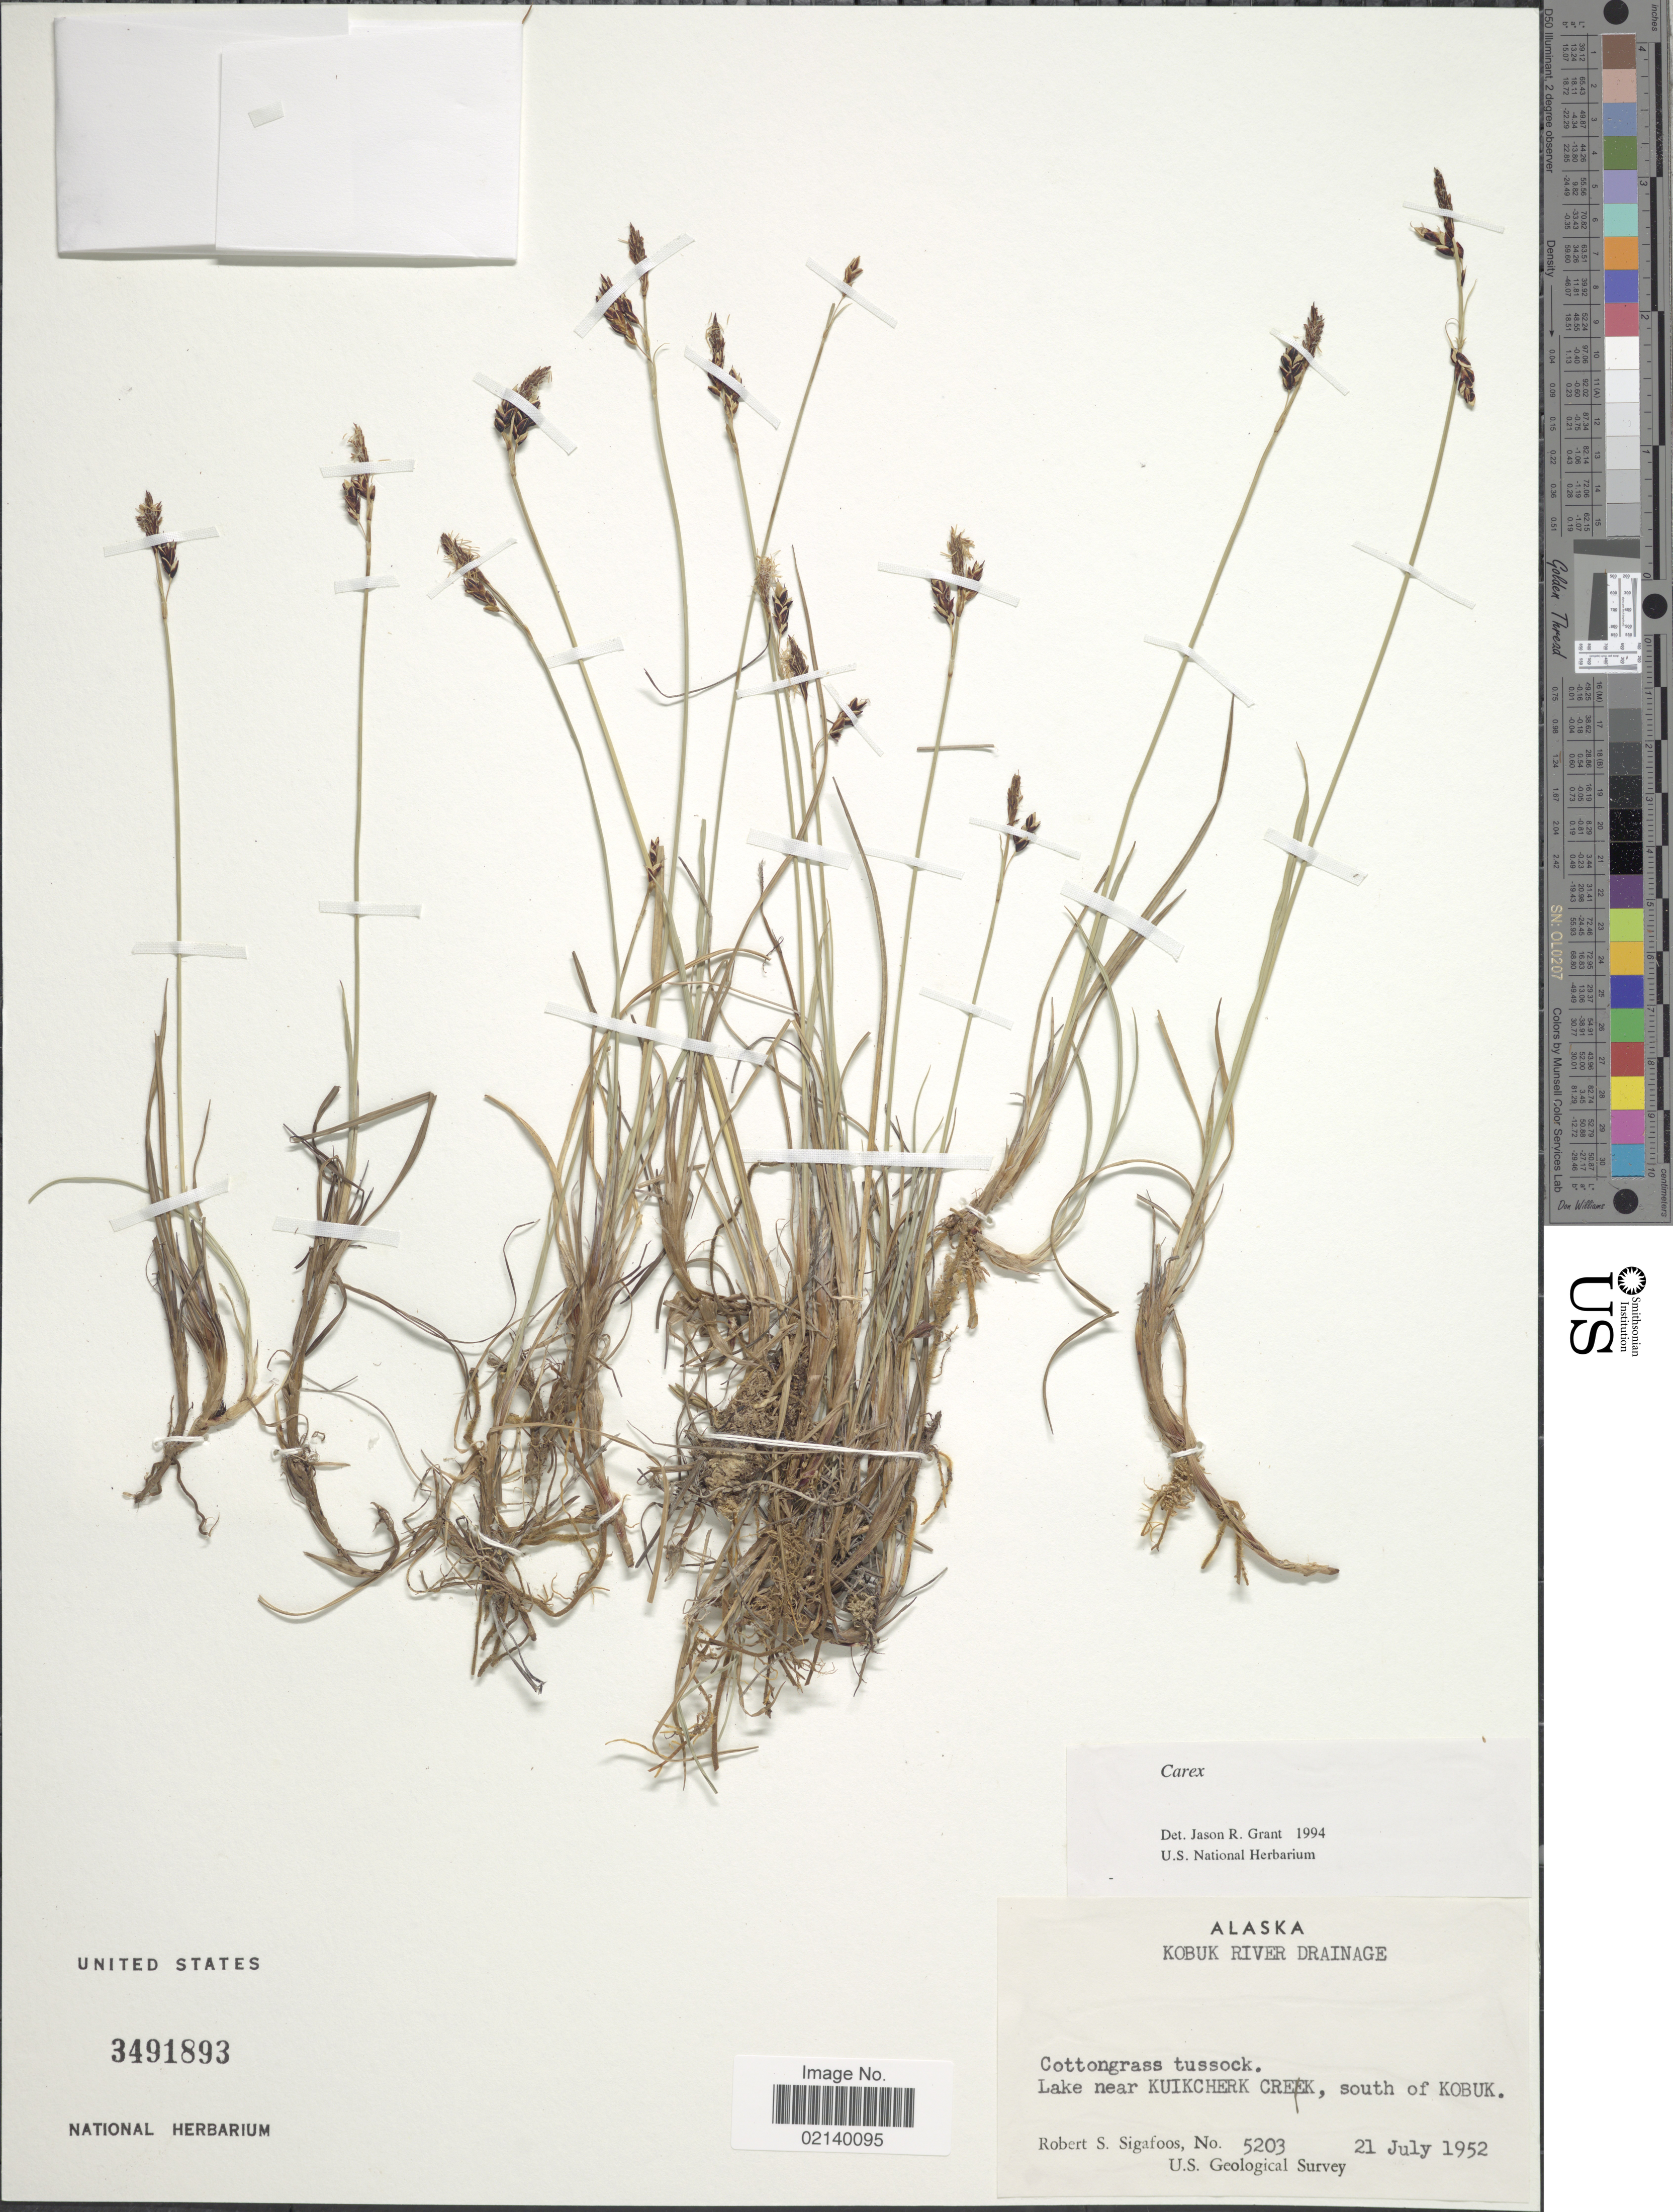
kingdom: Plantae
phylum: Tracheophyta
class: Liliopsida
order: Poales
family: Cyperaceae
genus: Carex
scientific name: Carex sp.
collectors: R. Sigafoos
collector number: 5203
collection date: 1952-07-21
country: United States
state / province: Alaska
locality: Kobuk River Drainage, lake near Kuikcherk Creek, south of Kobuk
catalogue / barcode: US 3491893